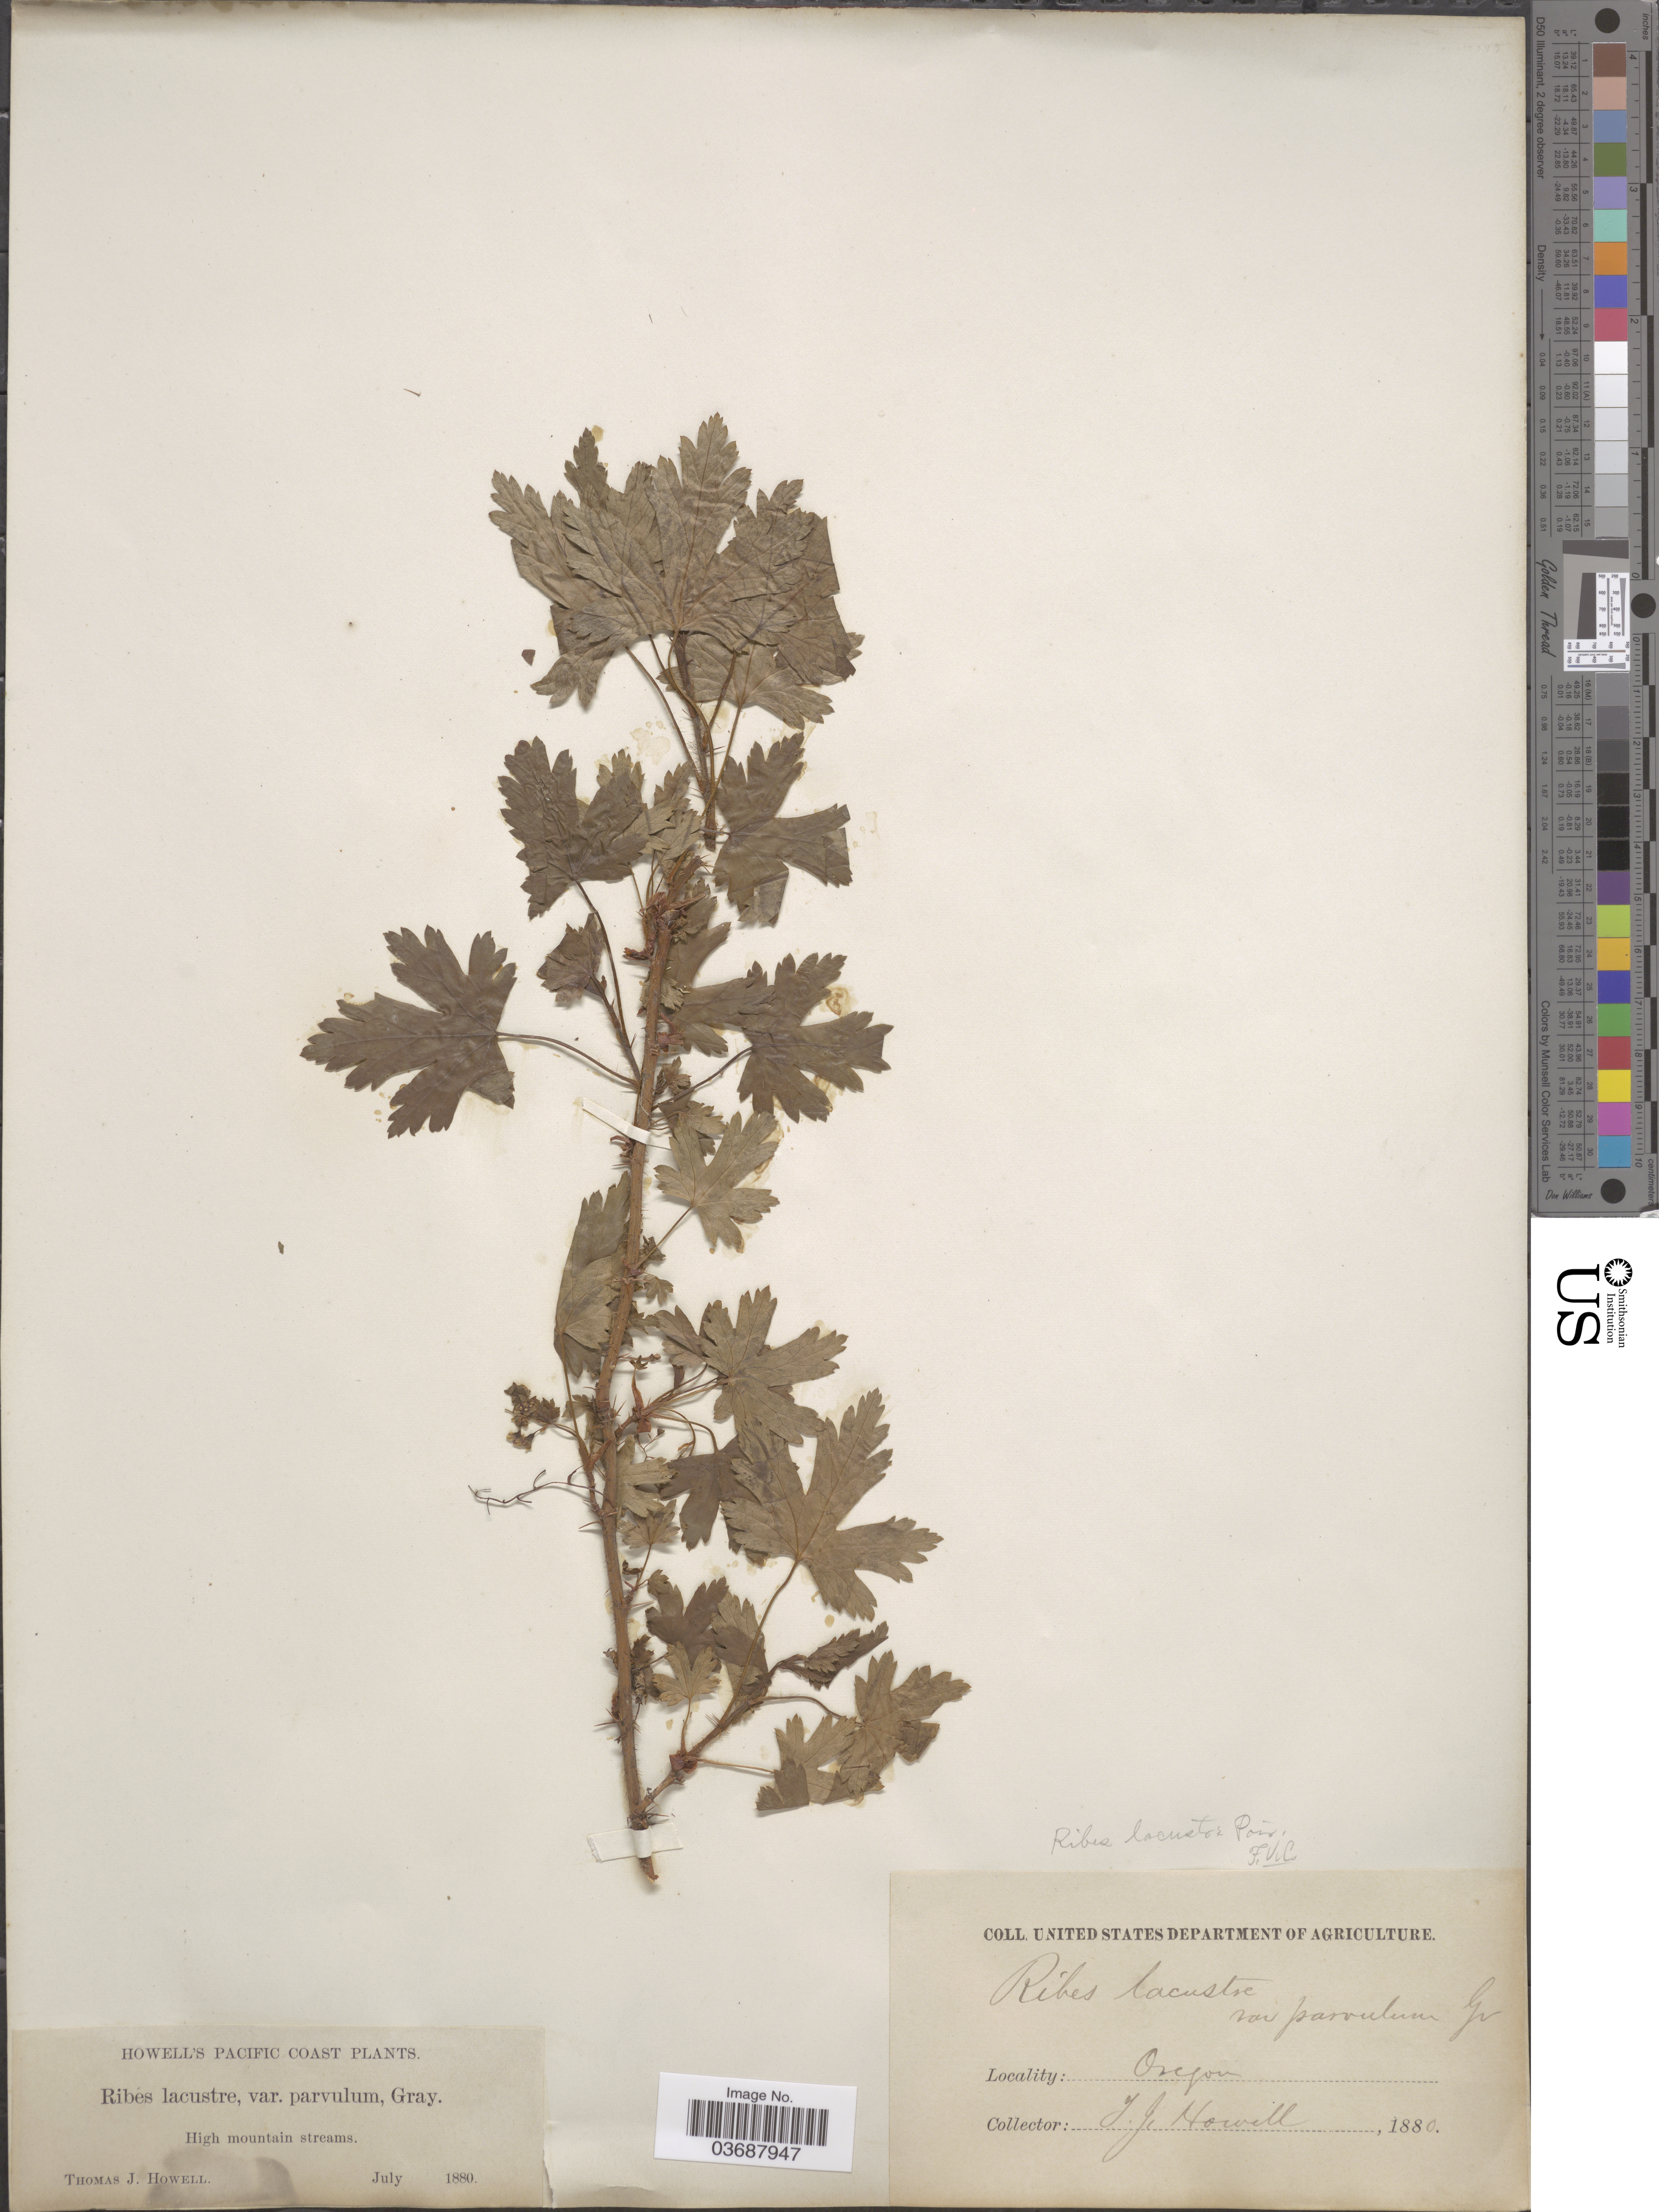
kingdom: Plantae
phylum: Tracheophyta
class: Magnoliopsida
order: Saxifragales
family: Grossulariaceae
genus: Ribes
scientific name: Ribes lacustre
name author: (Pers.) Poir.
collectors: T. J. Howell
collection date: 1880-07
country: United States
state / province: Oregon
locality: Pacific Coast. High mountain streams.